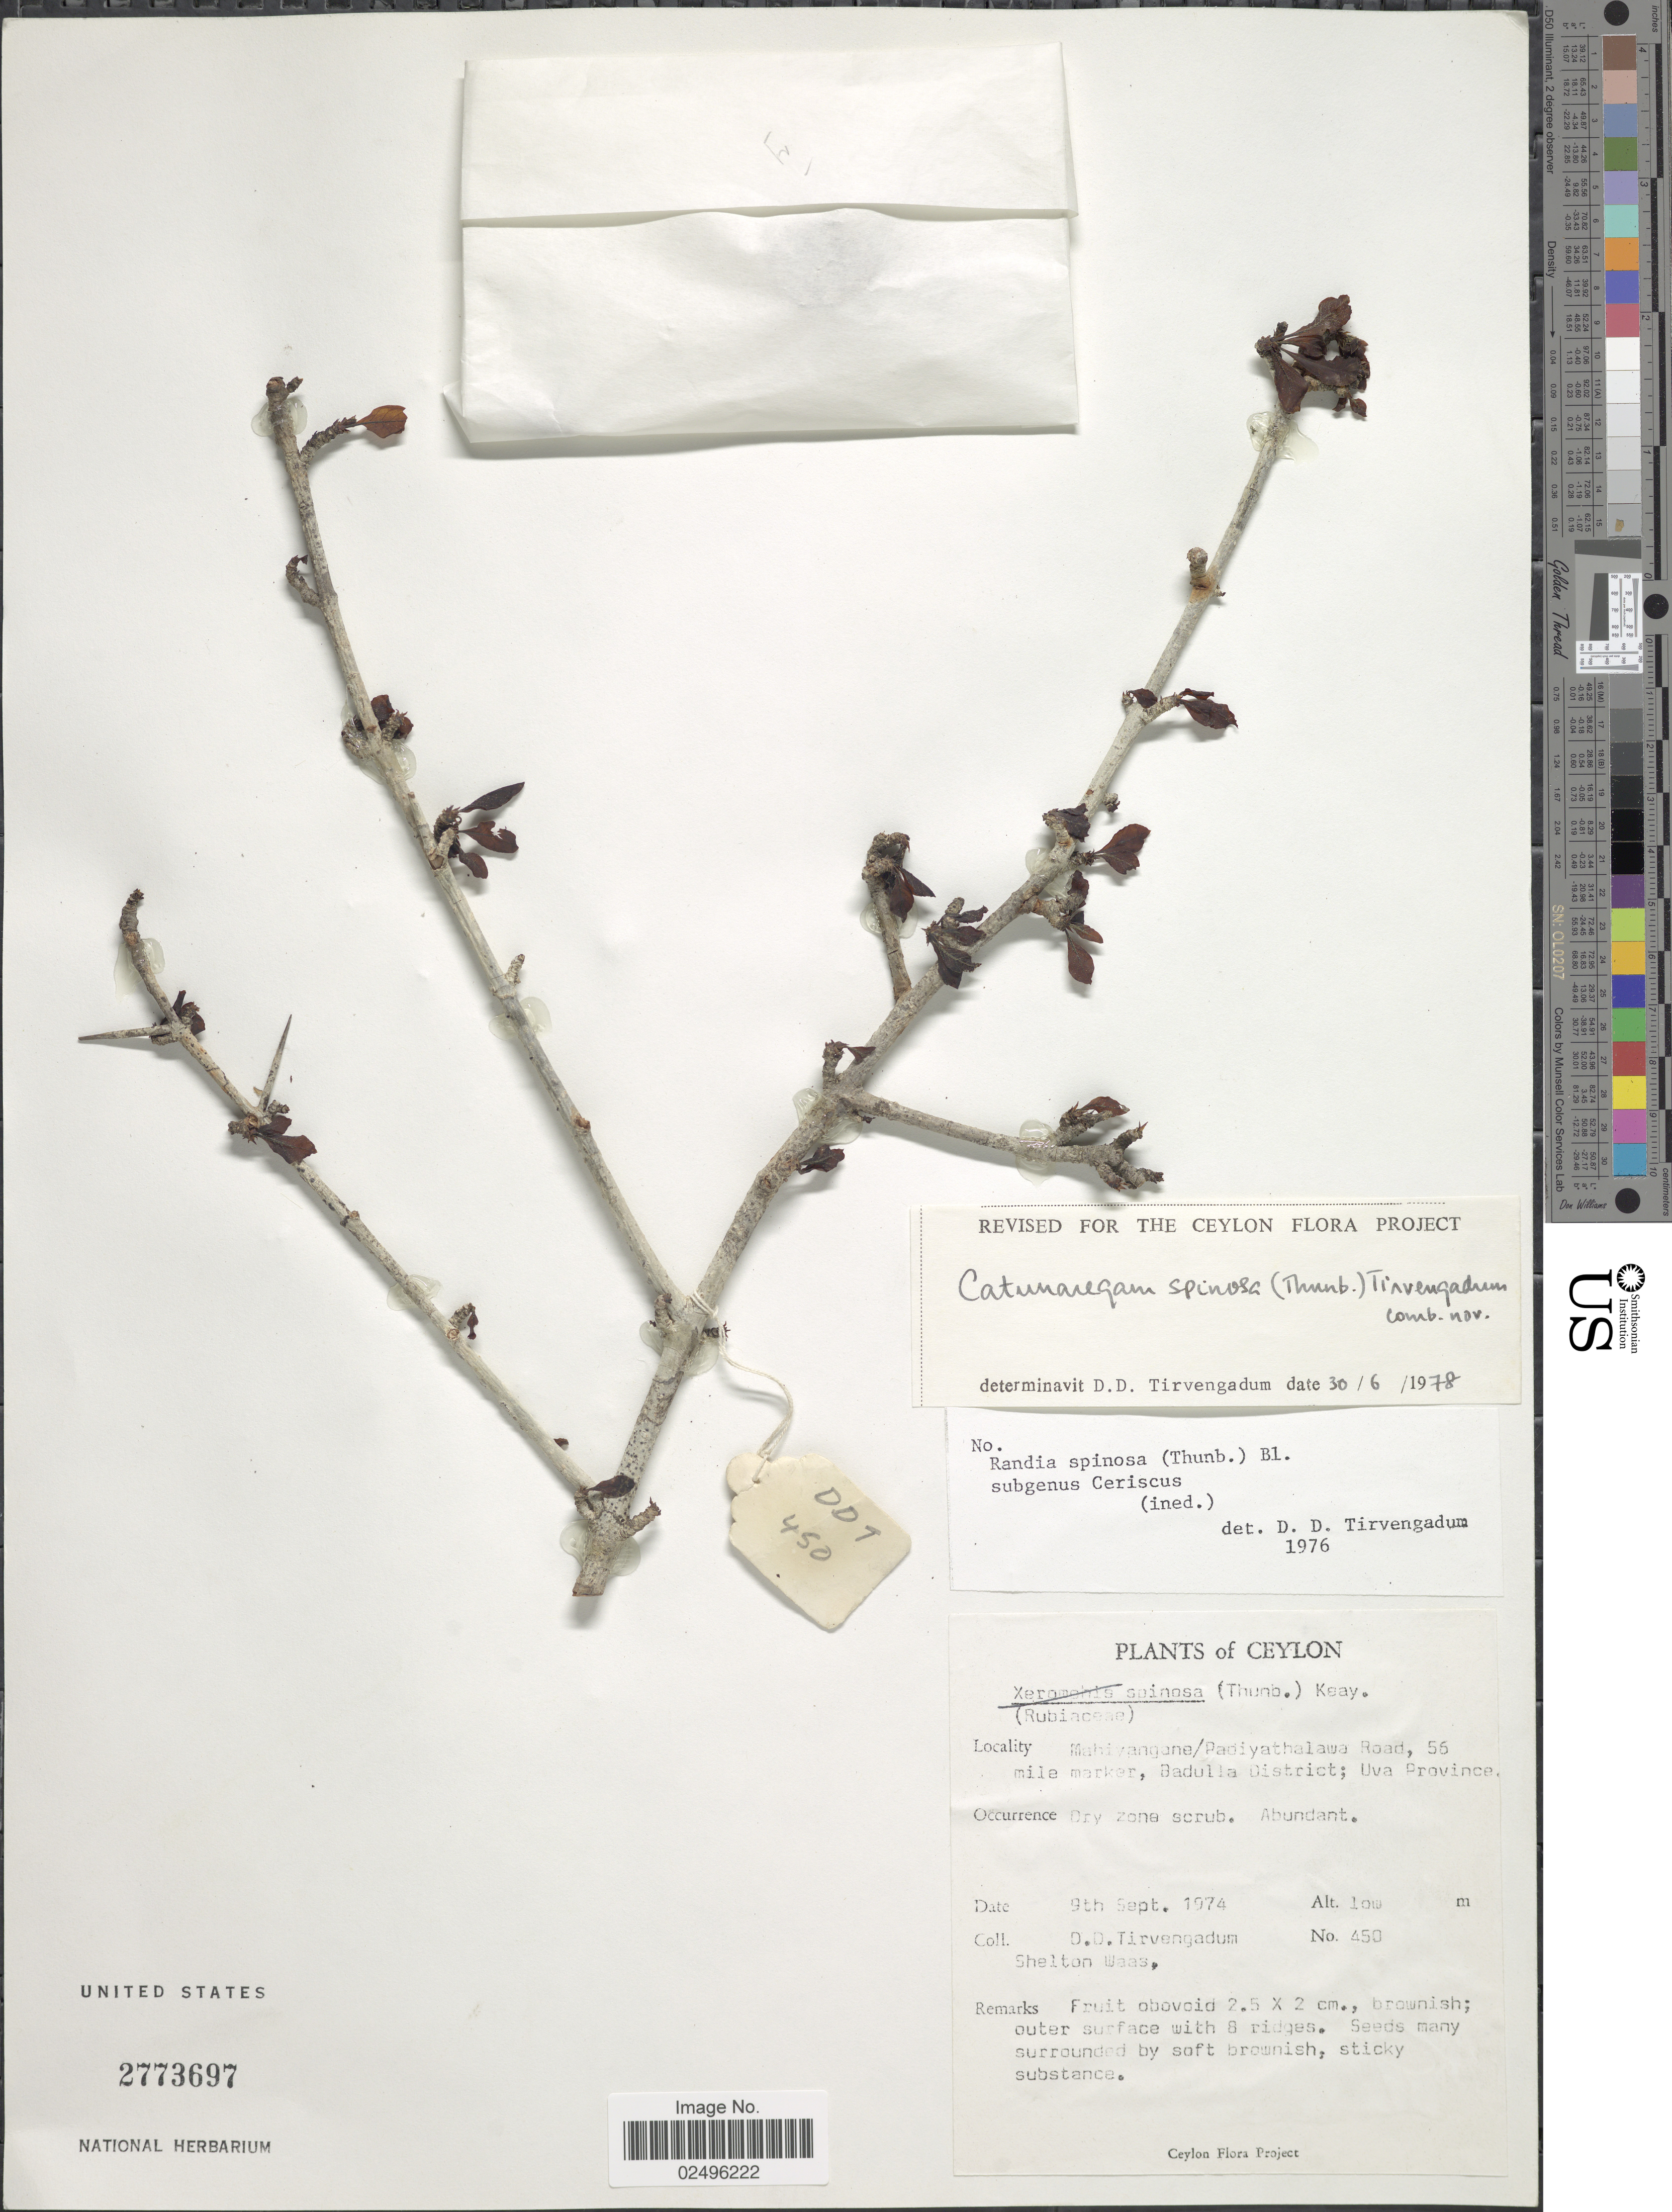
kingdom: Plantae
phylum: Tracheophyta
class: Magnoliopsida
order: Gentianales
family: Rubiaceae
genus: Catunaregam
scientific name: Catunaregam spinosa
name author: (Thunb.) Tirveng.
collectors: D. Tirvengadum & S. Waas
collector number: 450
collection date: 1974-09-09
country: Sri Lanka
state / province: Uva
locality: Ceylon. Mahiyangane/Padiyathalawa Road, 56 mile marker, Badulla District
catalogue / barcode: US 2773697